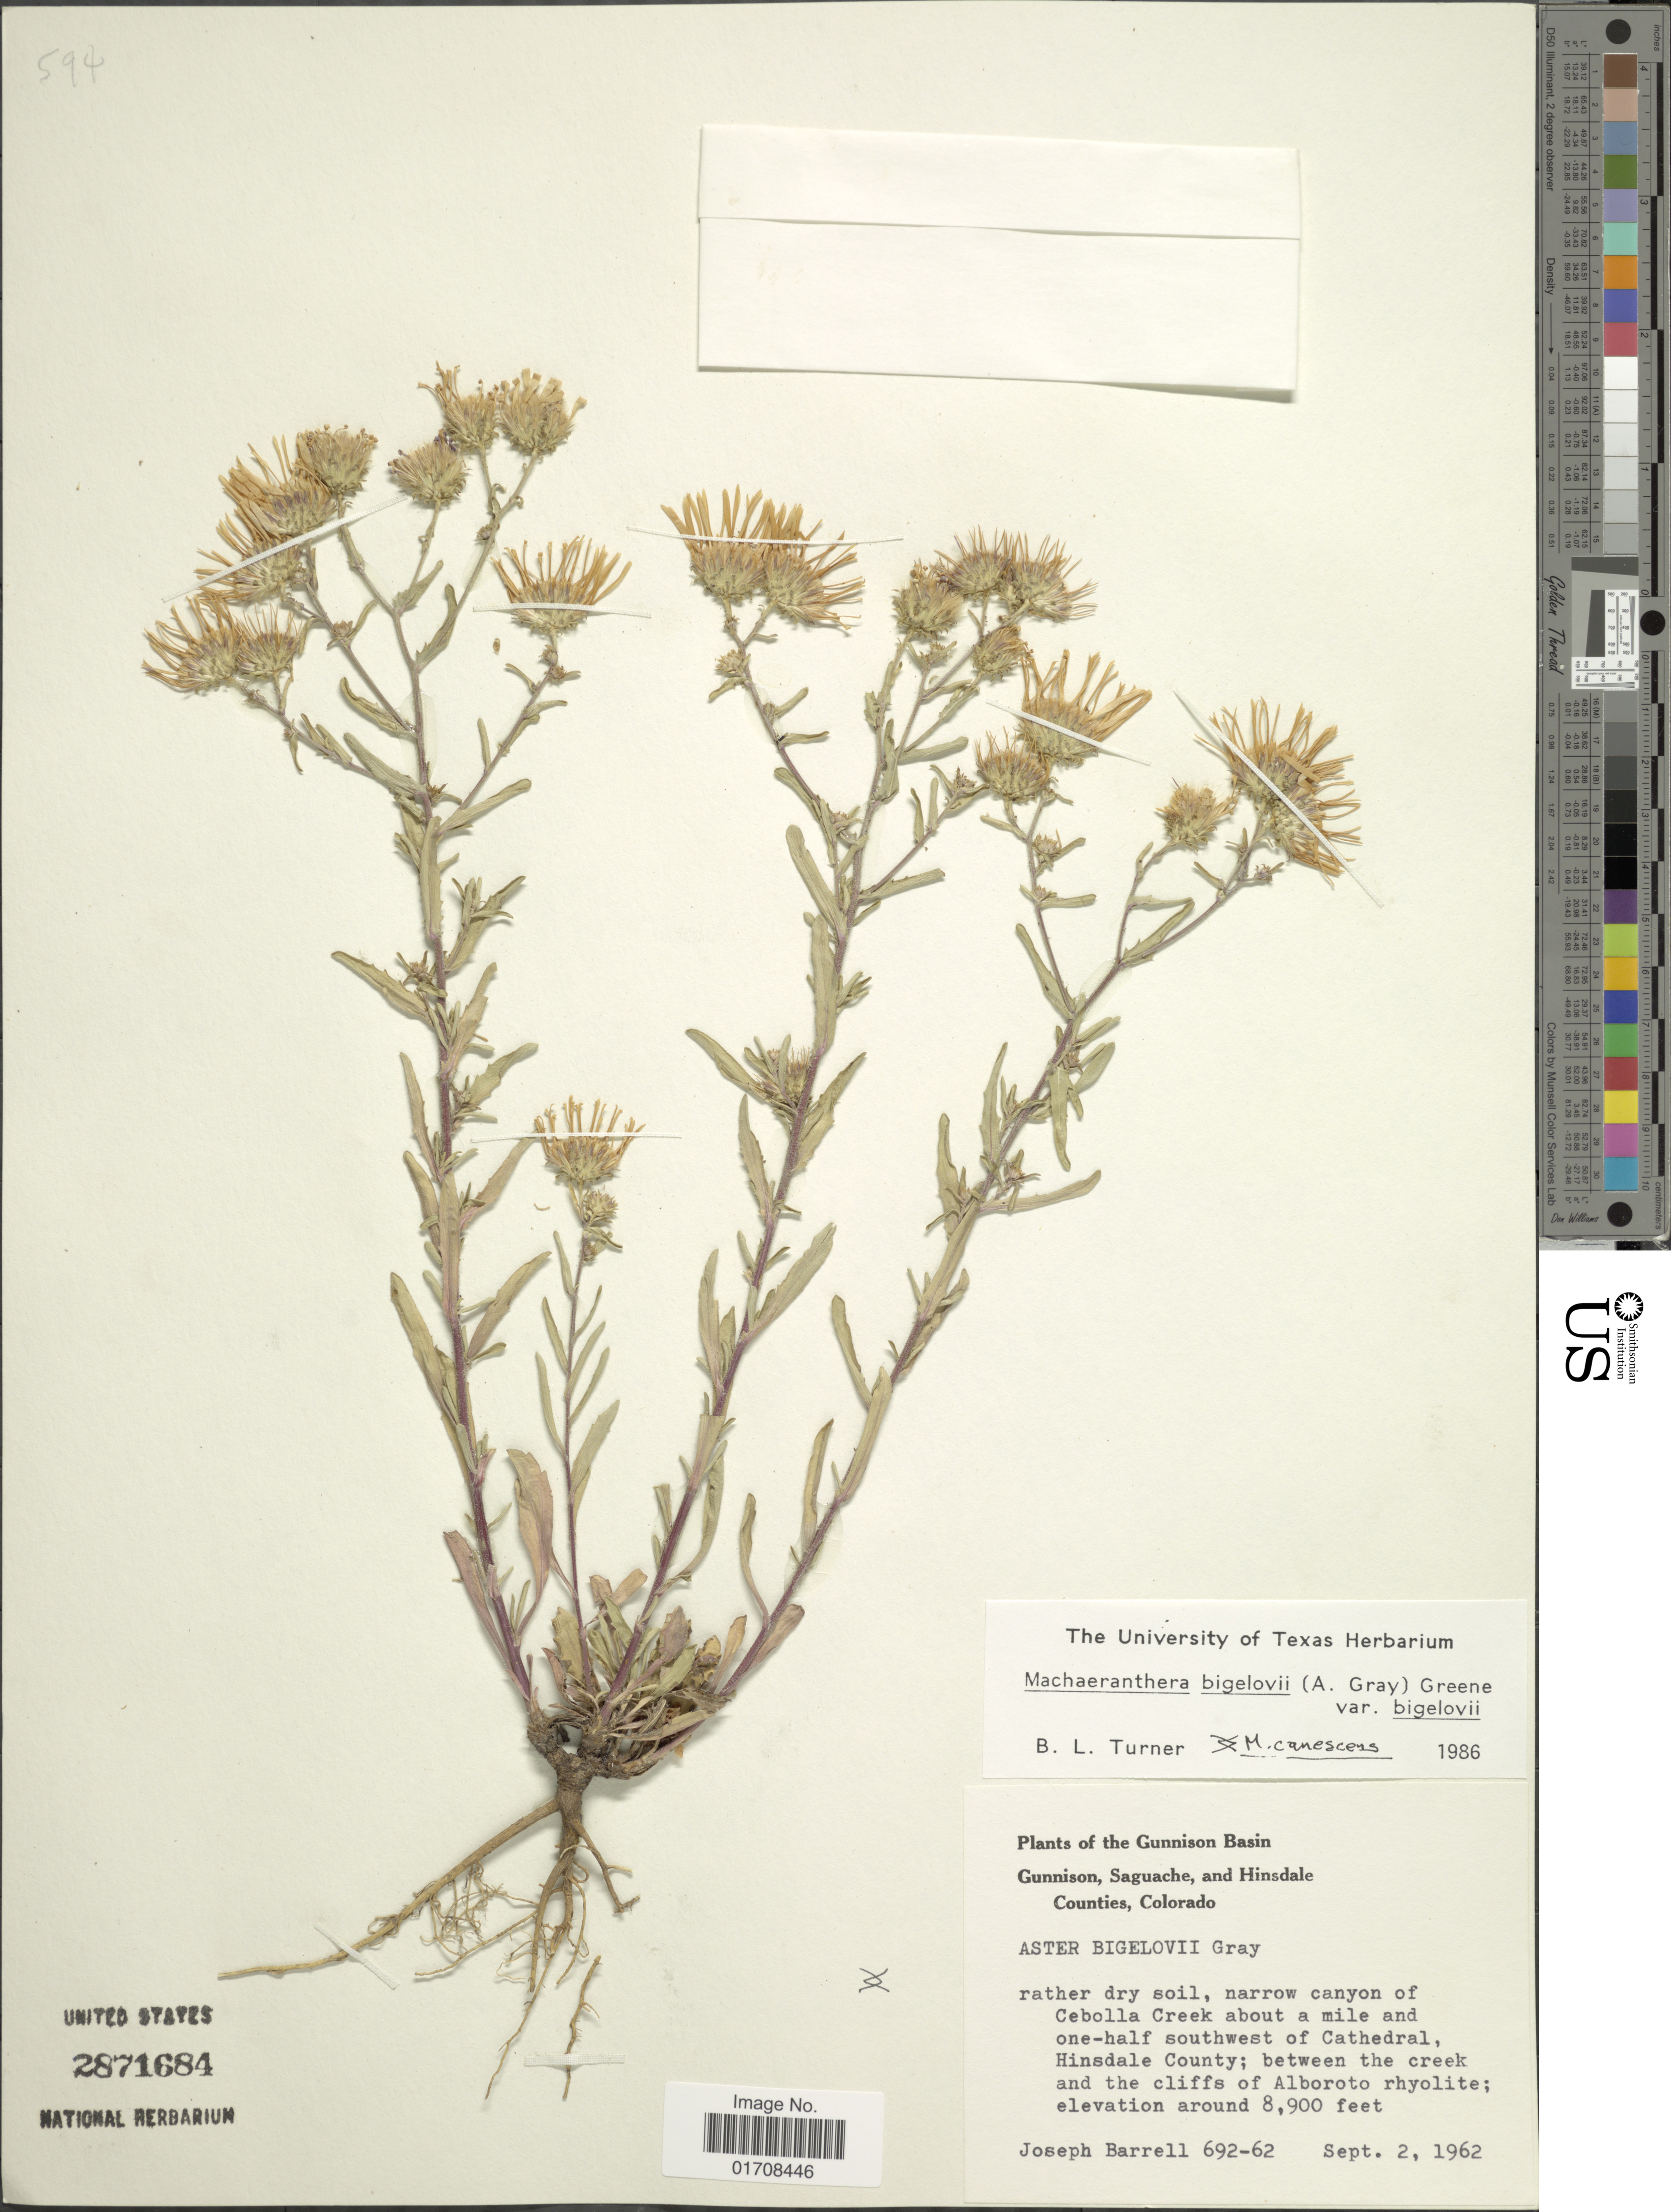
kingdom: Plantae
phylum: Tracheophyta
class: Magnoliopsida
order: Asterales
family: Asteraceae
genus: Machaeranthera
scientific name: Machaeranthera bigelovii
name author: (A. Gray) Greene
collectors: J. Barrell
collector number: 692-62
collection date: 1962-09-02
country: United States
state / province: Colorado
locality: Gunnison Basin, narrow canyon of Cebolla Creek about a mile and one-half southwest of Cathedral, Hinsdale County, between the creek and the cliffs of Alboroto rhyolite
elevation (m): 2713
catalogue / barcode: US 2871684